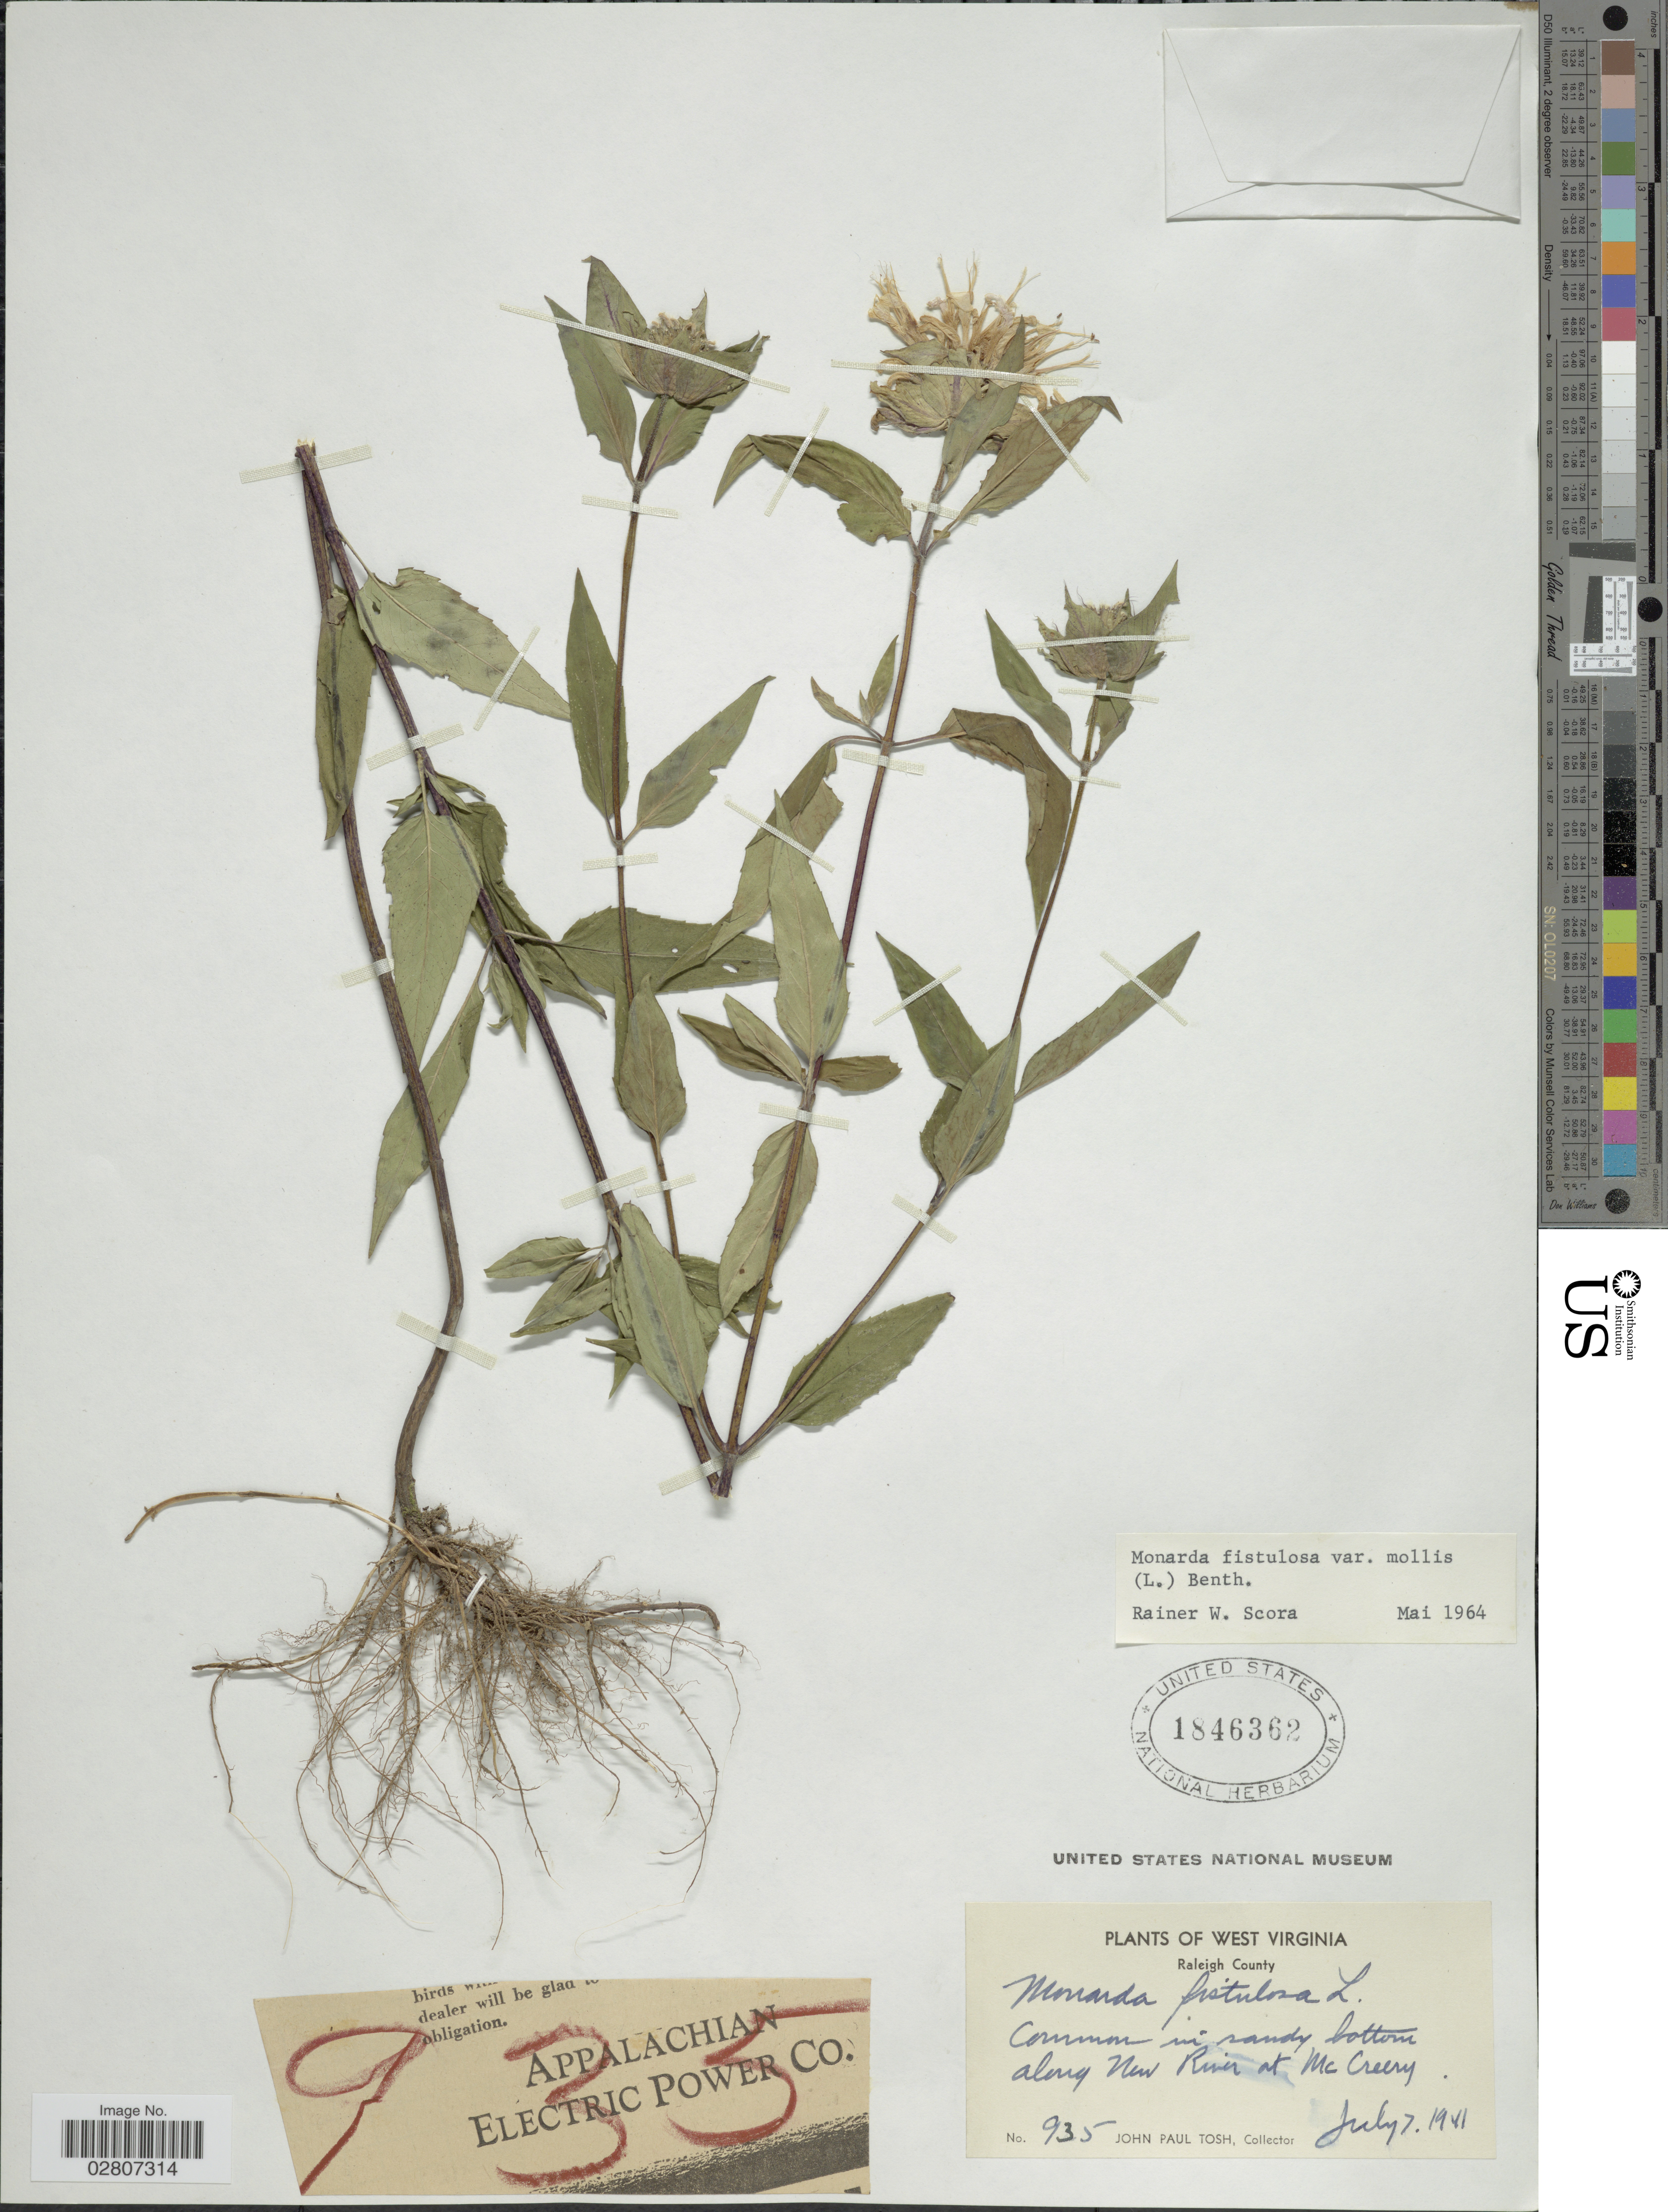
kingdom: Plantae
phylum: Tracheophyta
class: Magnoliopsida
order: Lamiales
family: Lamiaceae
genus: Monarda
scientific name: Monarda fistulosa var. mollis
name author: (L.) L.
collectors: J. Tosh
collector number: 935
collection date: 1941-07-07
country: United States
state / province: West Virginia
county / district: Raleigh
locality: Raleigh County. Common in sandy bottom along New River at Mc Creery.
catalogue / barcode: US 1846362